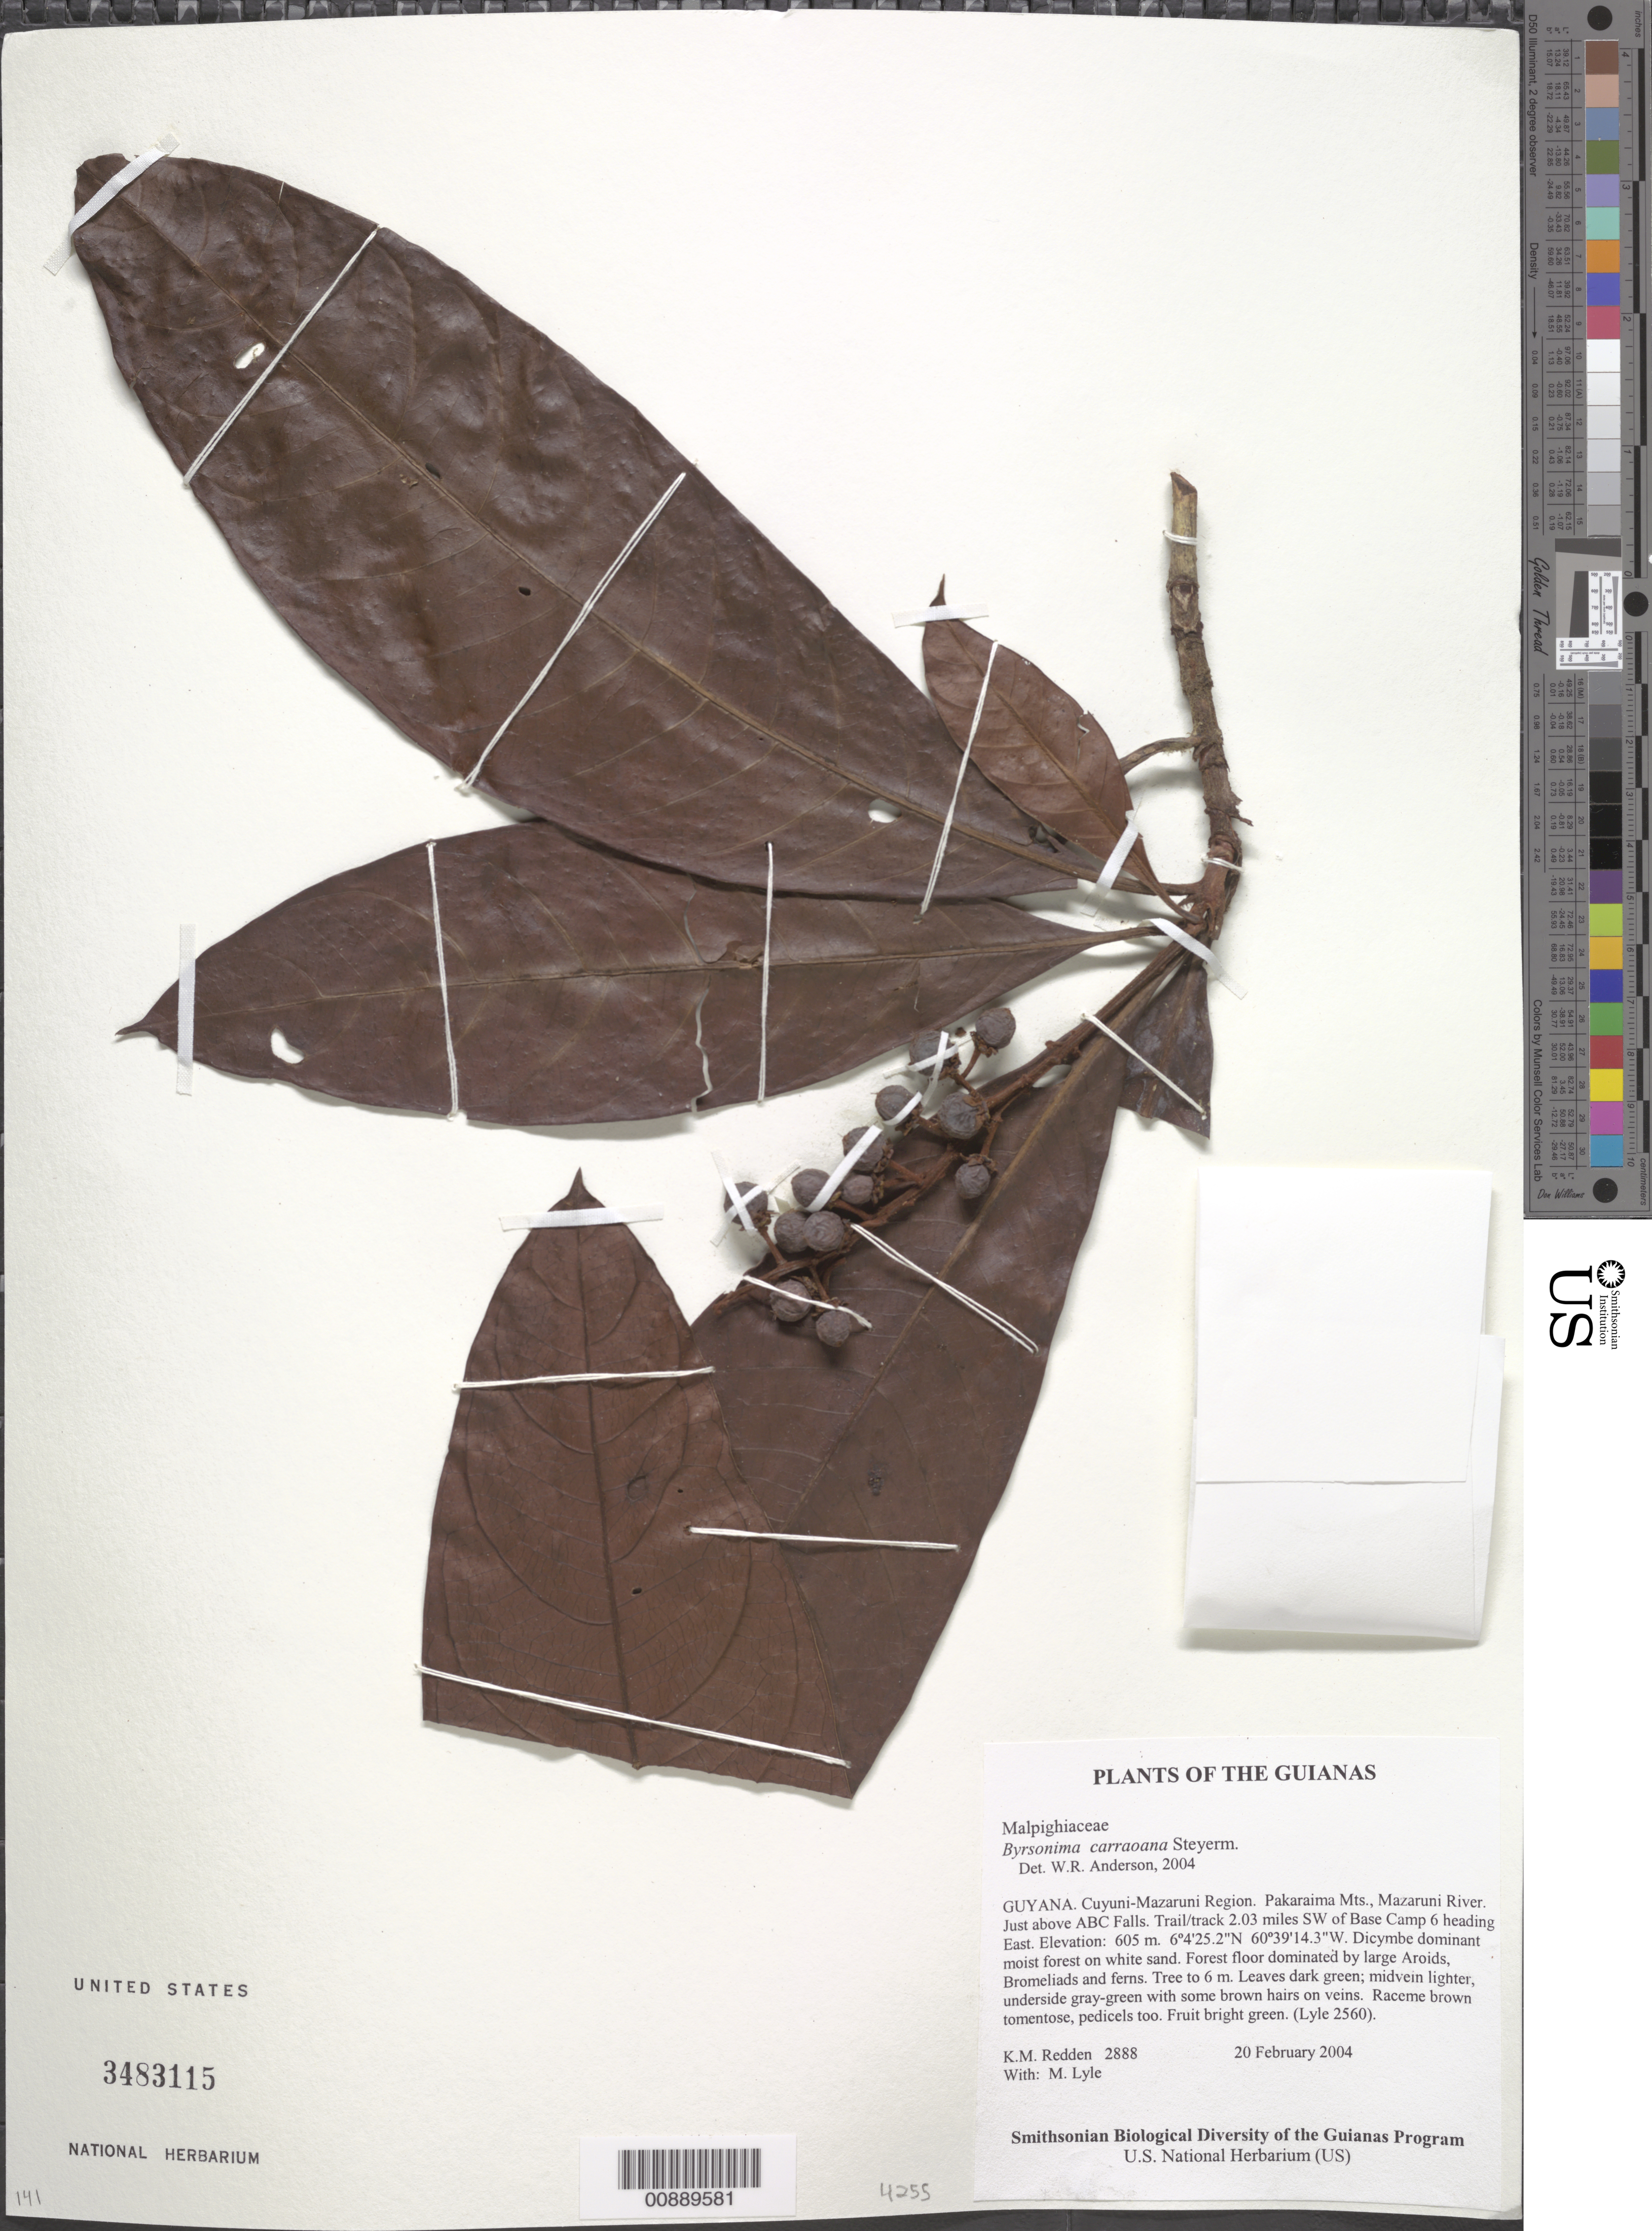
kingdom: Plantae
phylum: Tracheophyta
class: Magnoliopsida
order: Malpighiales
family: Malpighiaceae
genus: Byrsonima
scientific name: Byrsonima carraoana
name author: Steyerm.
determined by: Anderson, W. R., (MICH), University of Michigan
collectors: K. M. Redden & M. Lyle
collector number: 2888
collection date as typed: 20 February 2004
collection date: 2004-02-20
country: Guyana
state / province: Cuyuni-Mazaruni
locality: Pakaraima Mts., Mazaruni River. Just above ABC Falls. Trail/track 2.03 miles SW of Base Camp 6 heading East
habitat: Dicymbe dominant moist forest on white sand. Forest floor dominated by large Aroids, Bromeliads and ferns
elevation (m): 605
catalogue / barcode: US 3483115